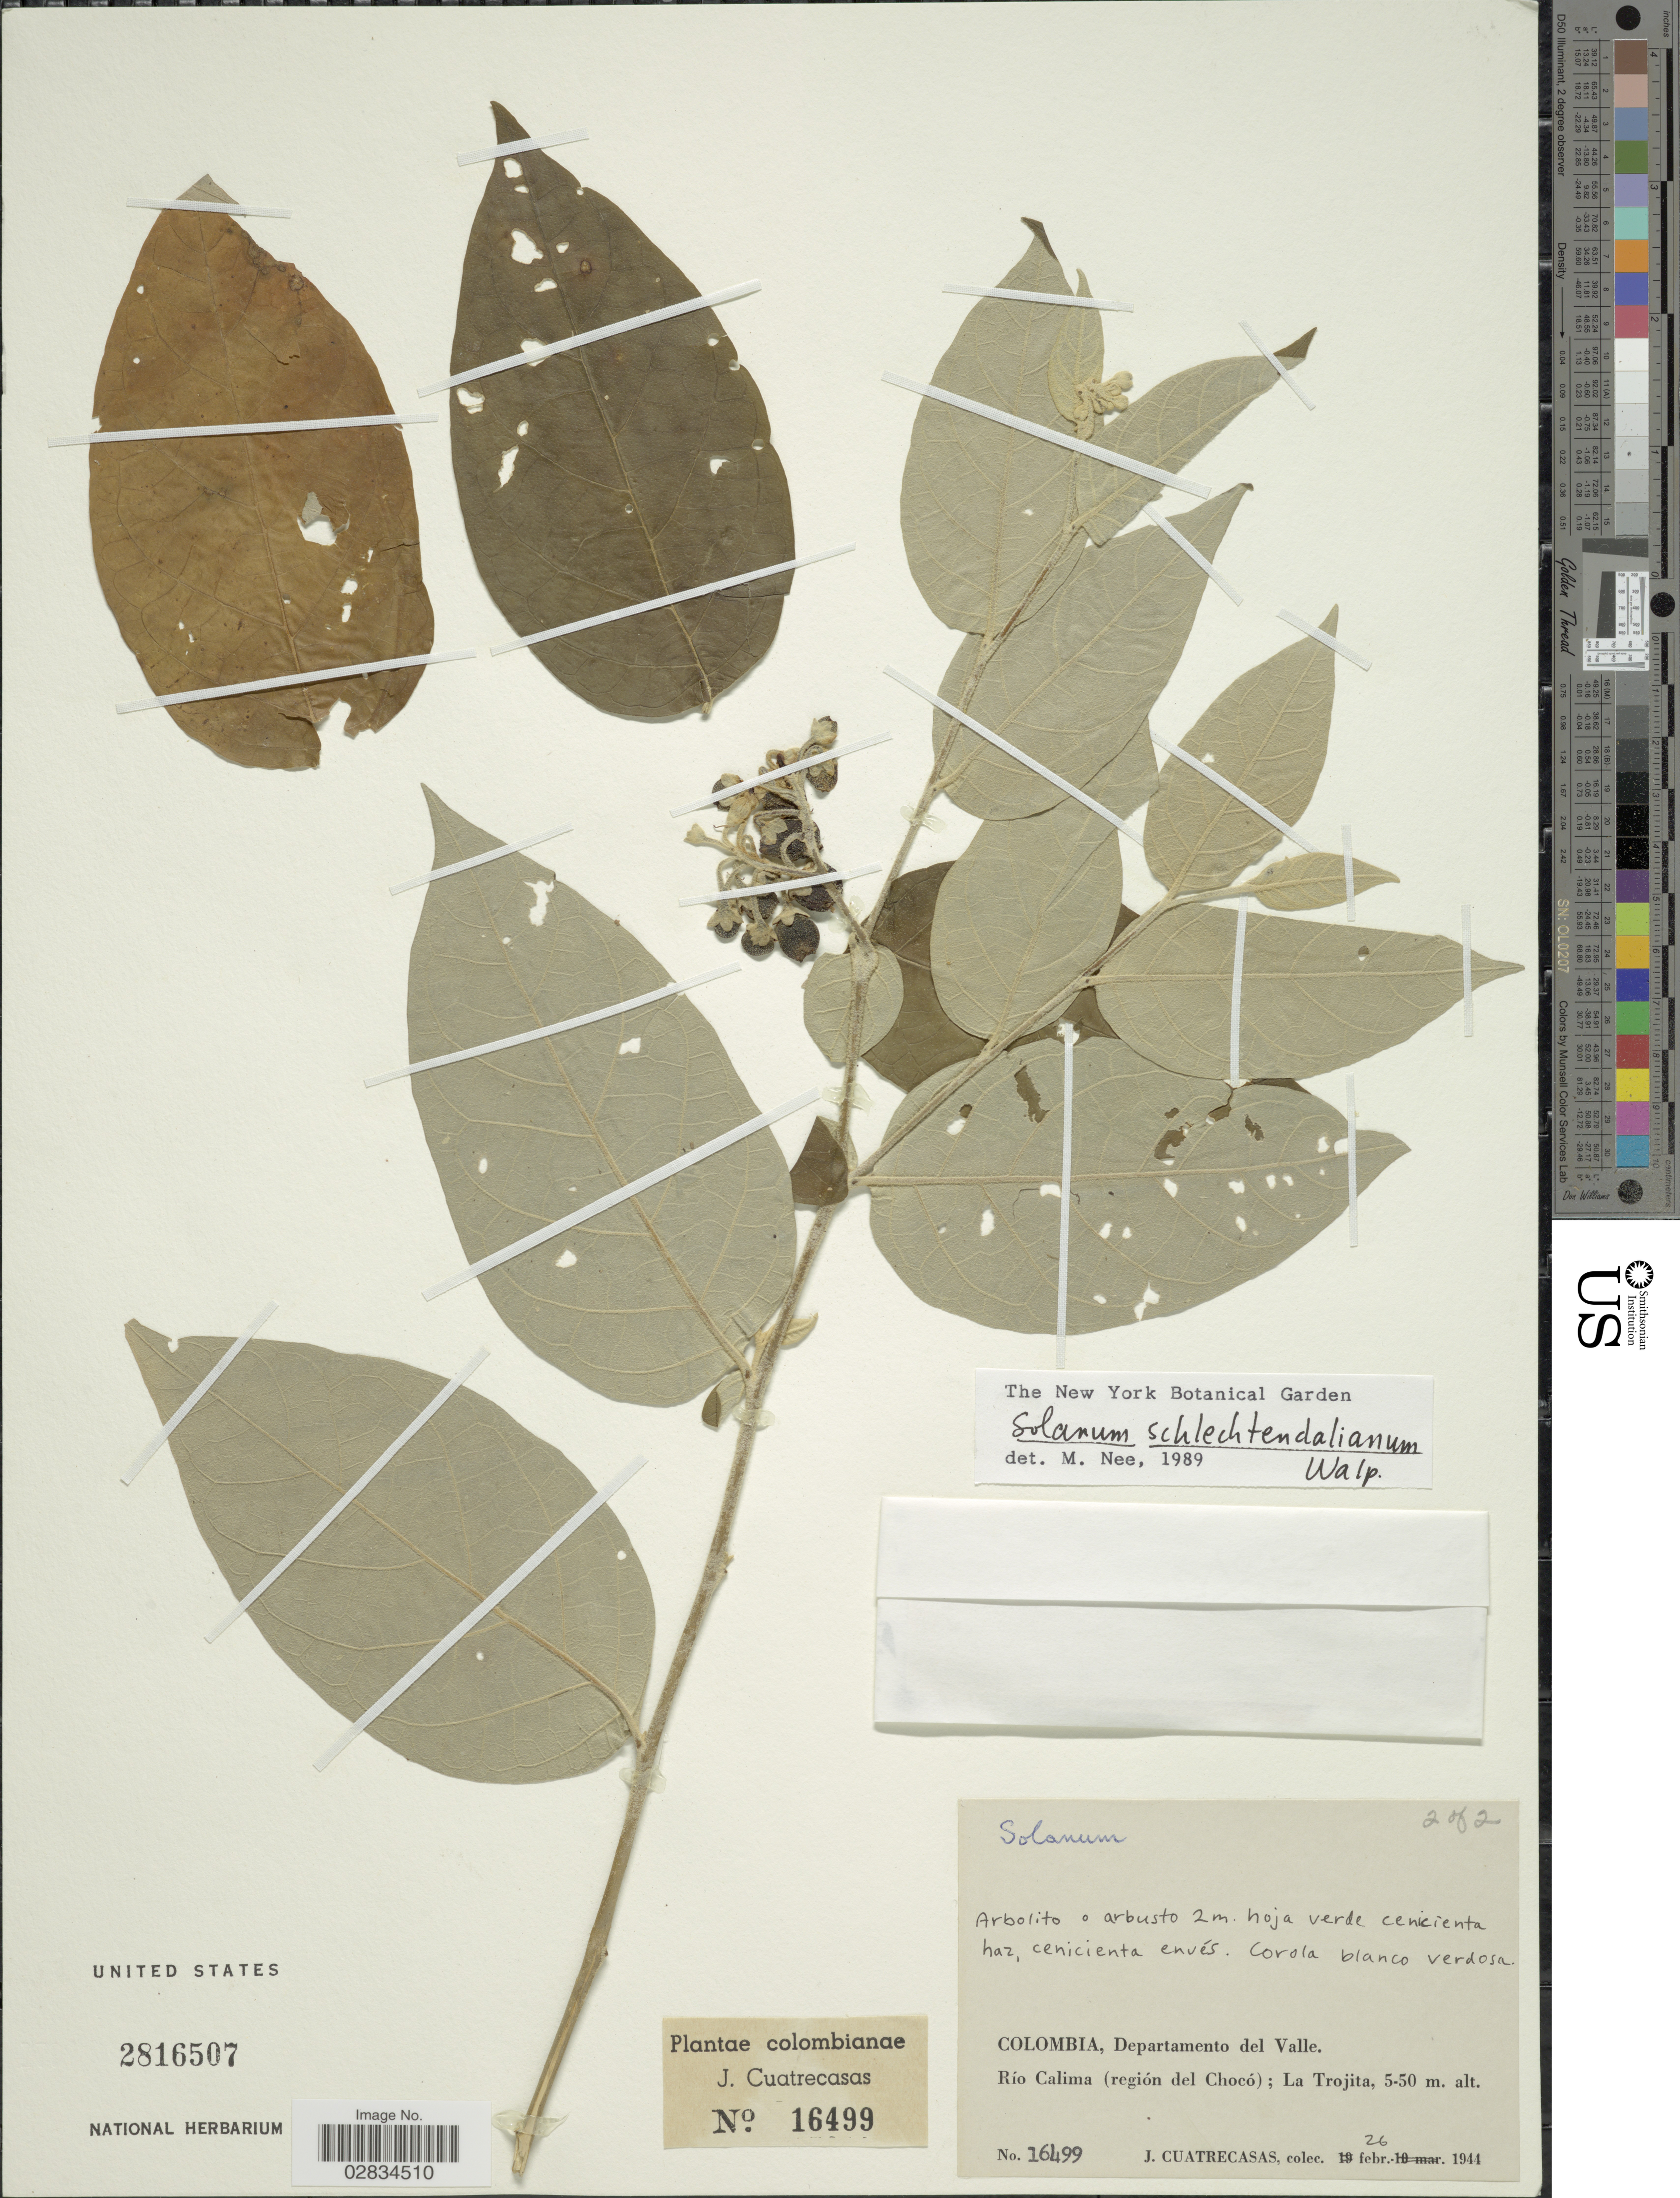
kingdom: Plantae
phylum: Tracheophyta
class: Magnoliopsida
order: Solanales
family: Solanaceae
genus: Solanum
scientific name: Solanum schlechtendalianum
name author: Walp.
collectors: J. Cuatrecasas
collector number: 16499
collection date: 1944-02-26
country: Colombia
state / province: Valle del Cauca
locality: Departamento del Valle. Río Calima (región del Chocó); La Trojita.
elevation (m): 5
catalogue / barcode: US 2816507